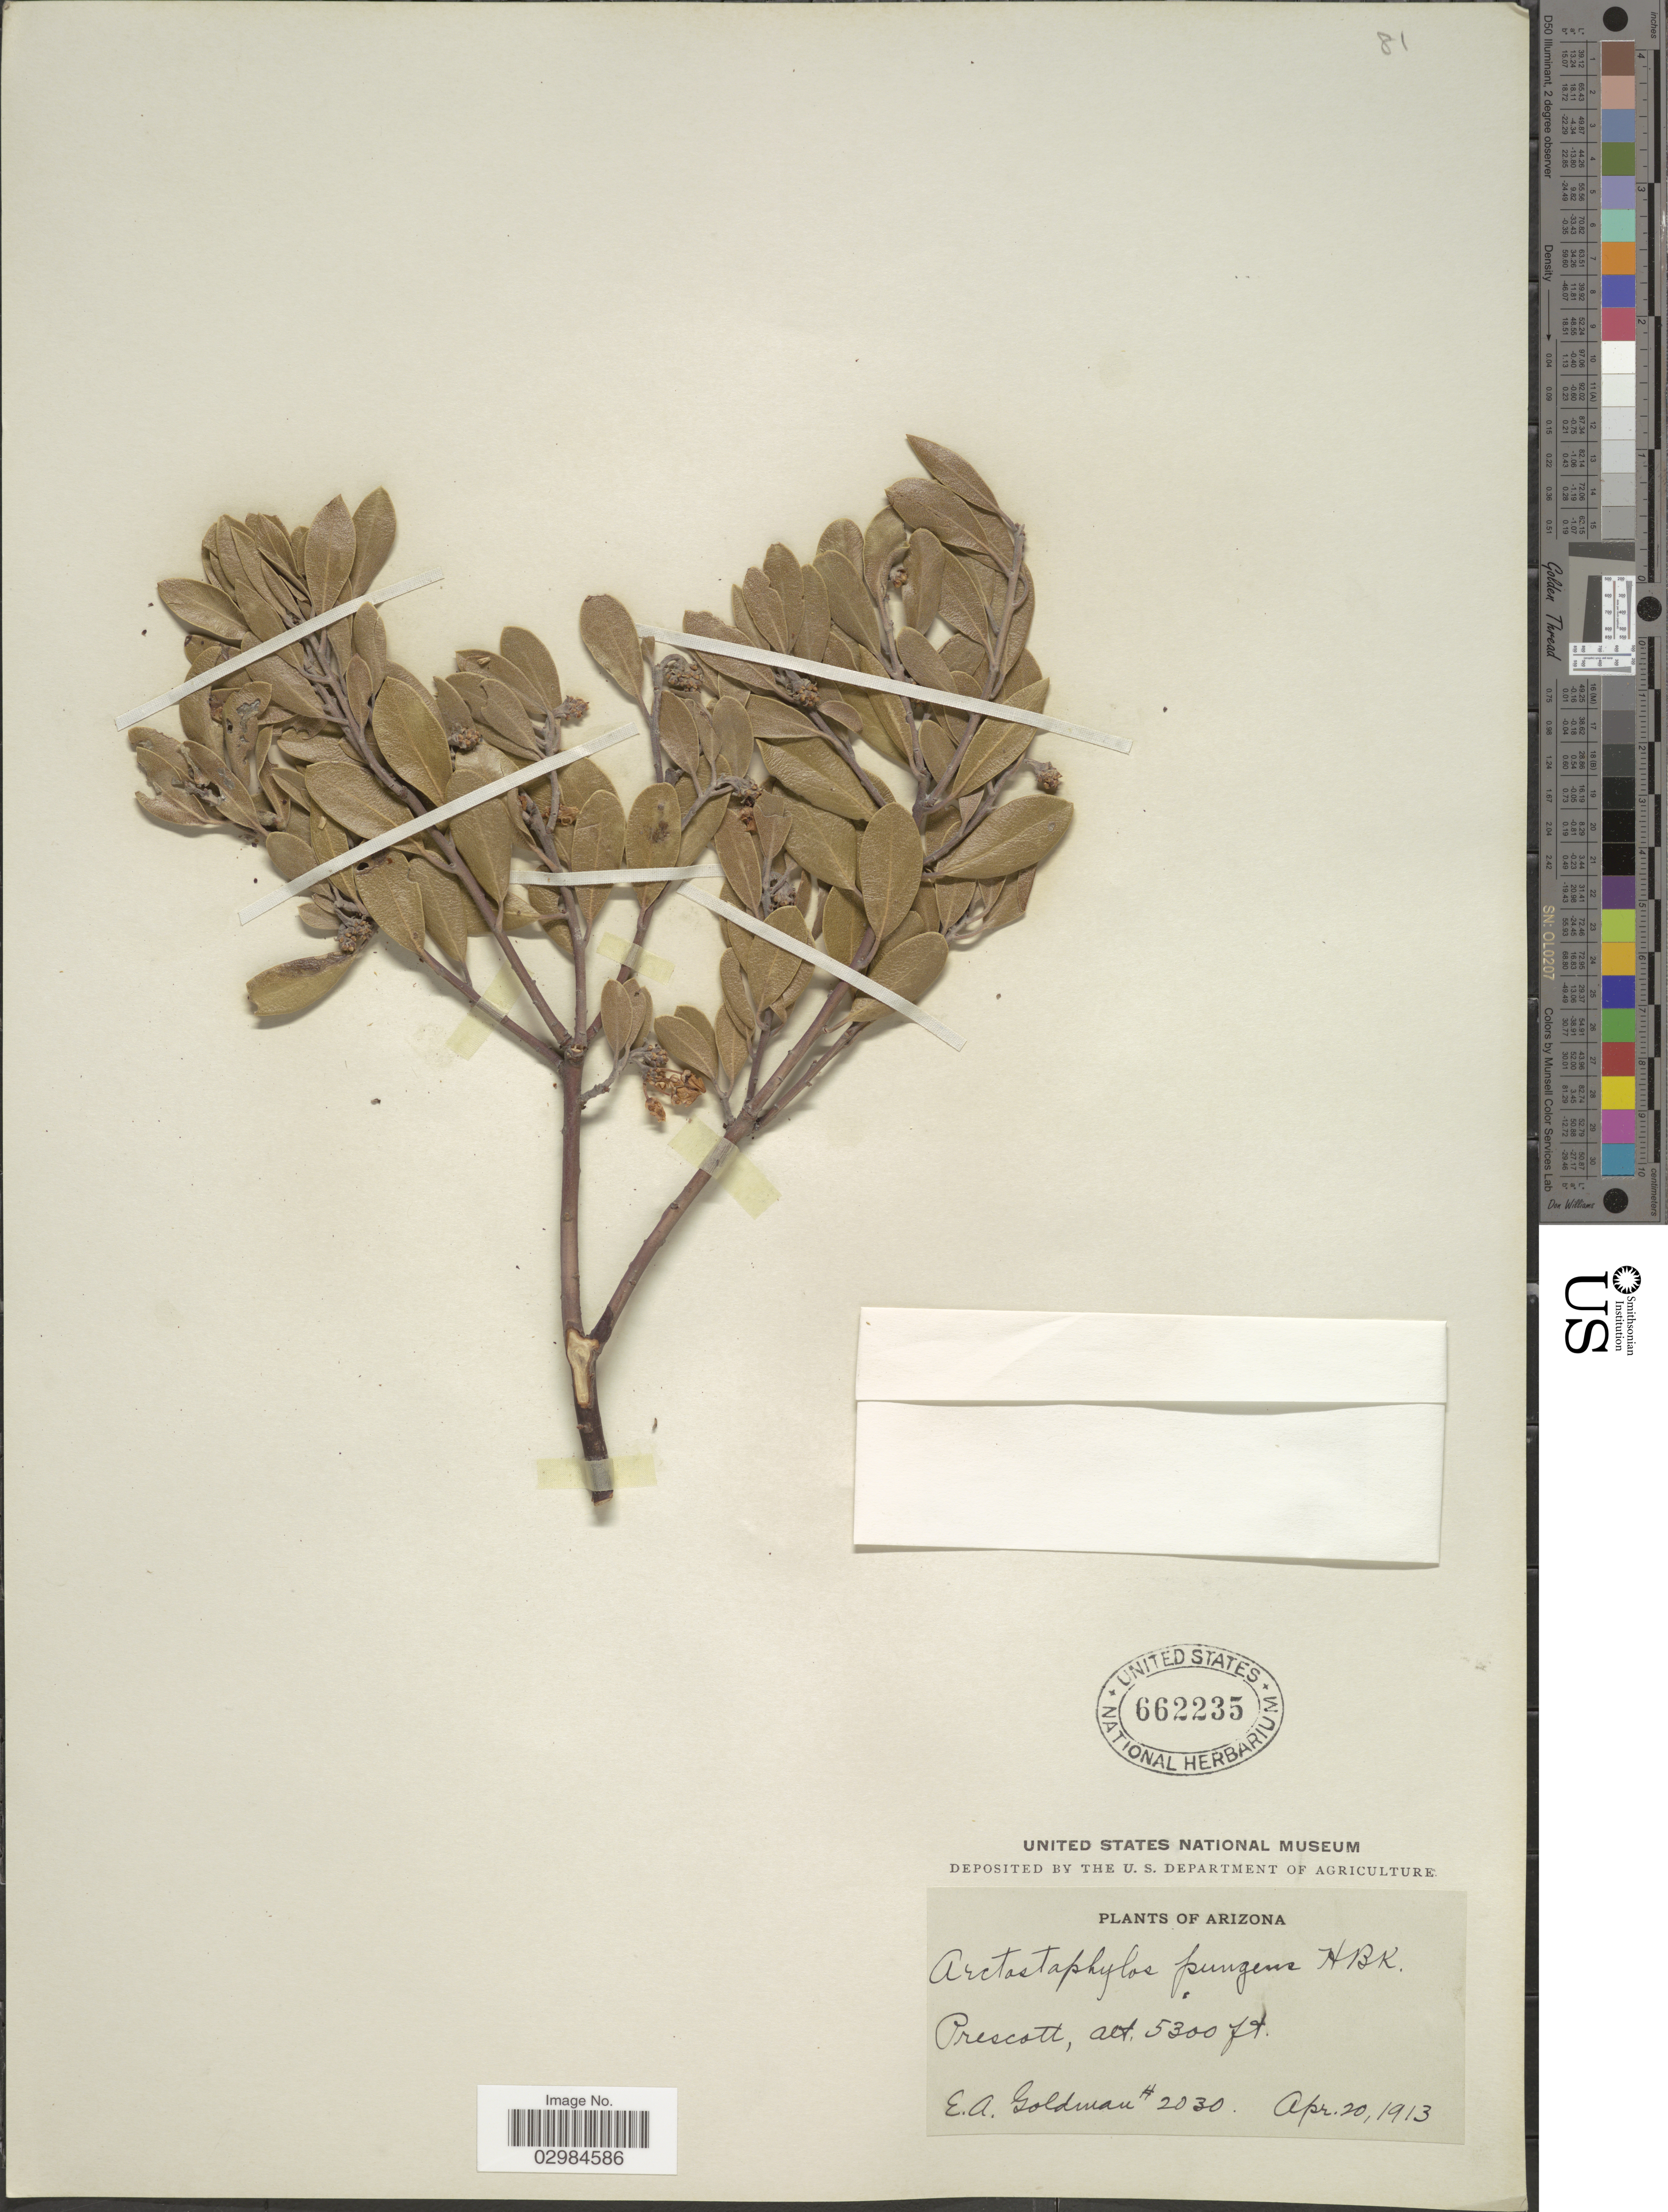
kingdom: Plantae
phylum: Tracheophyta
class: Magnoliopsida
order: Ericales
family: Ericaceae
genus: Arctostaphylos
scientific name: Arctostaphylos pungens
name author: Kunth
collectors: E. A. Goldman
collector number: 2030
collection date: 1913-04-20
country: United States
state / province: Arizona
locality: Prescott.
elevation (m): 1615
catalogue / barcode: US 662235